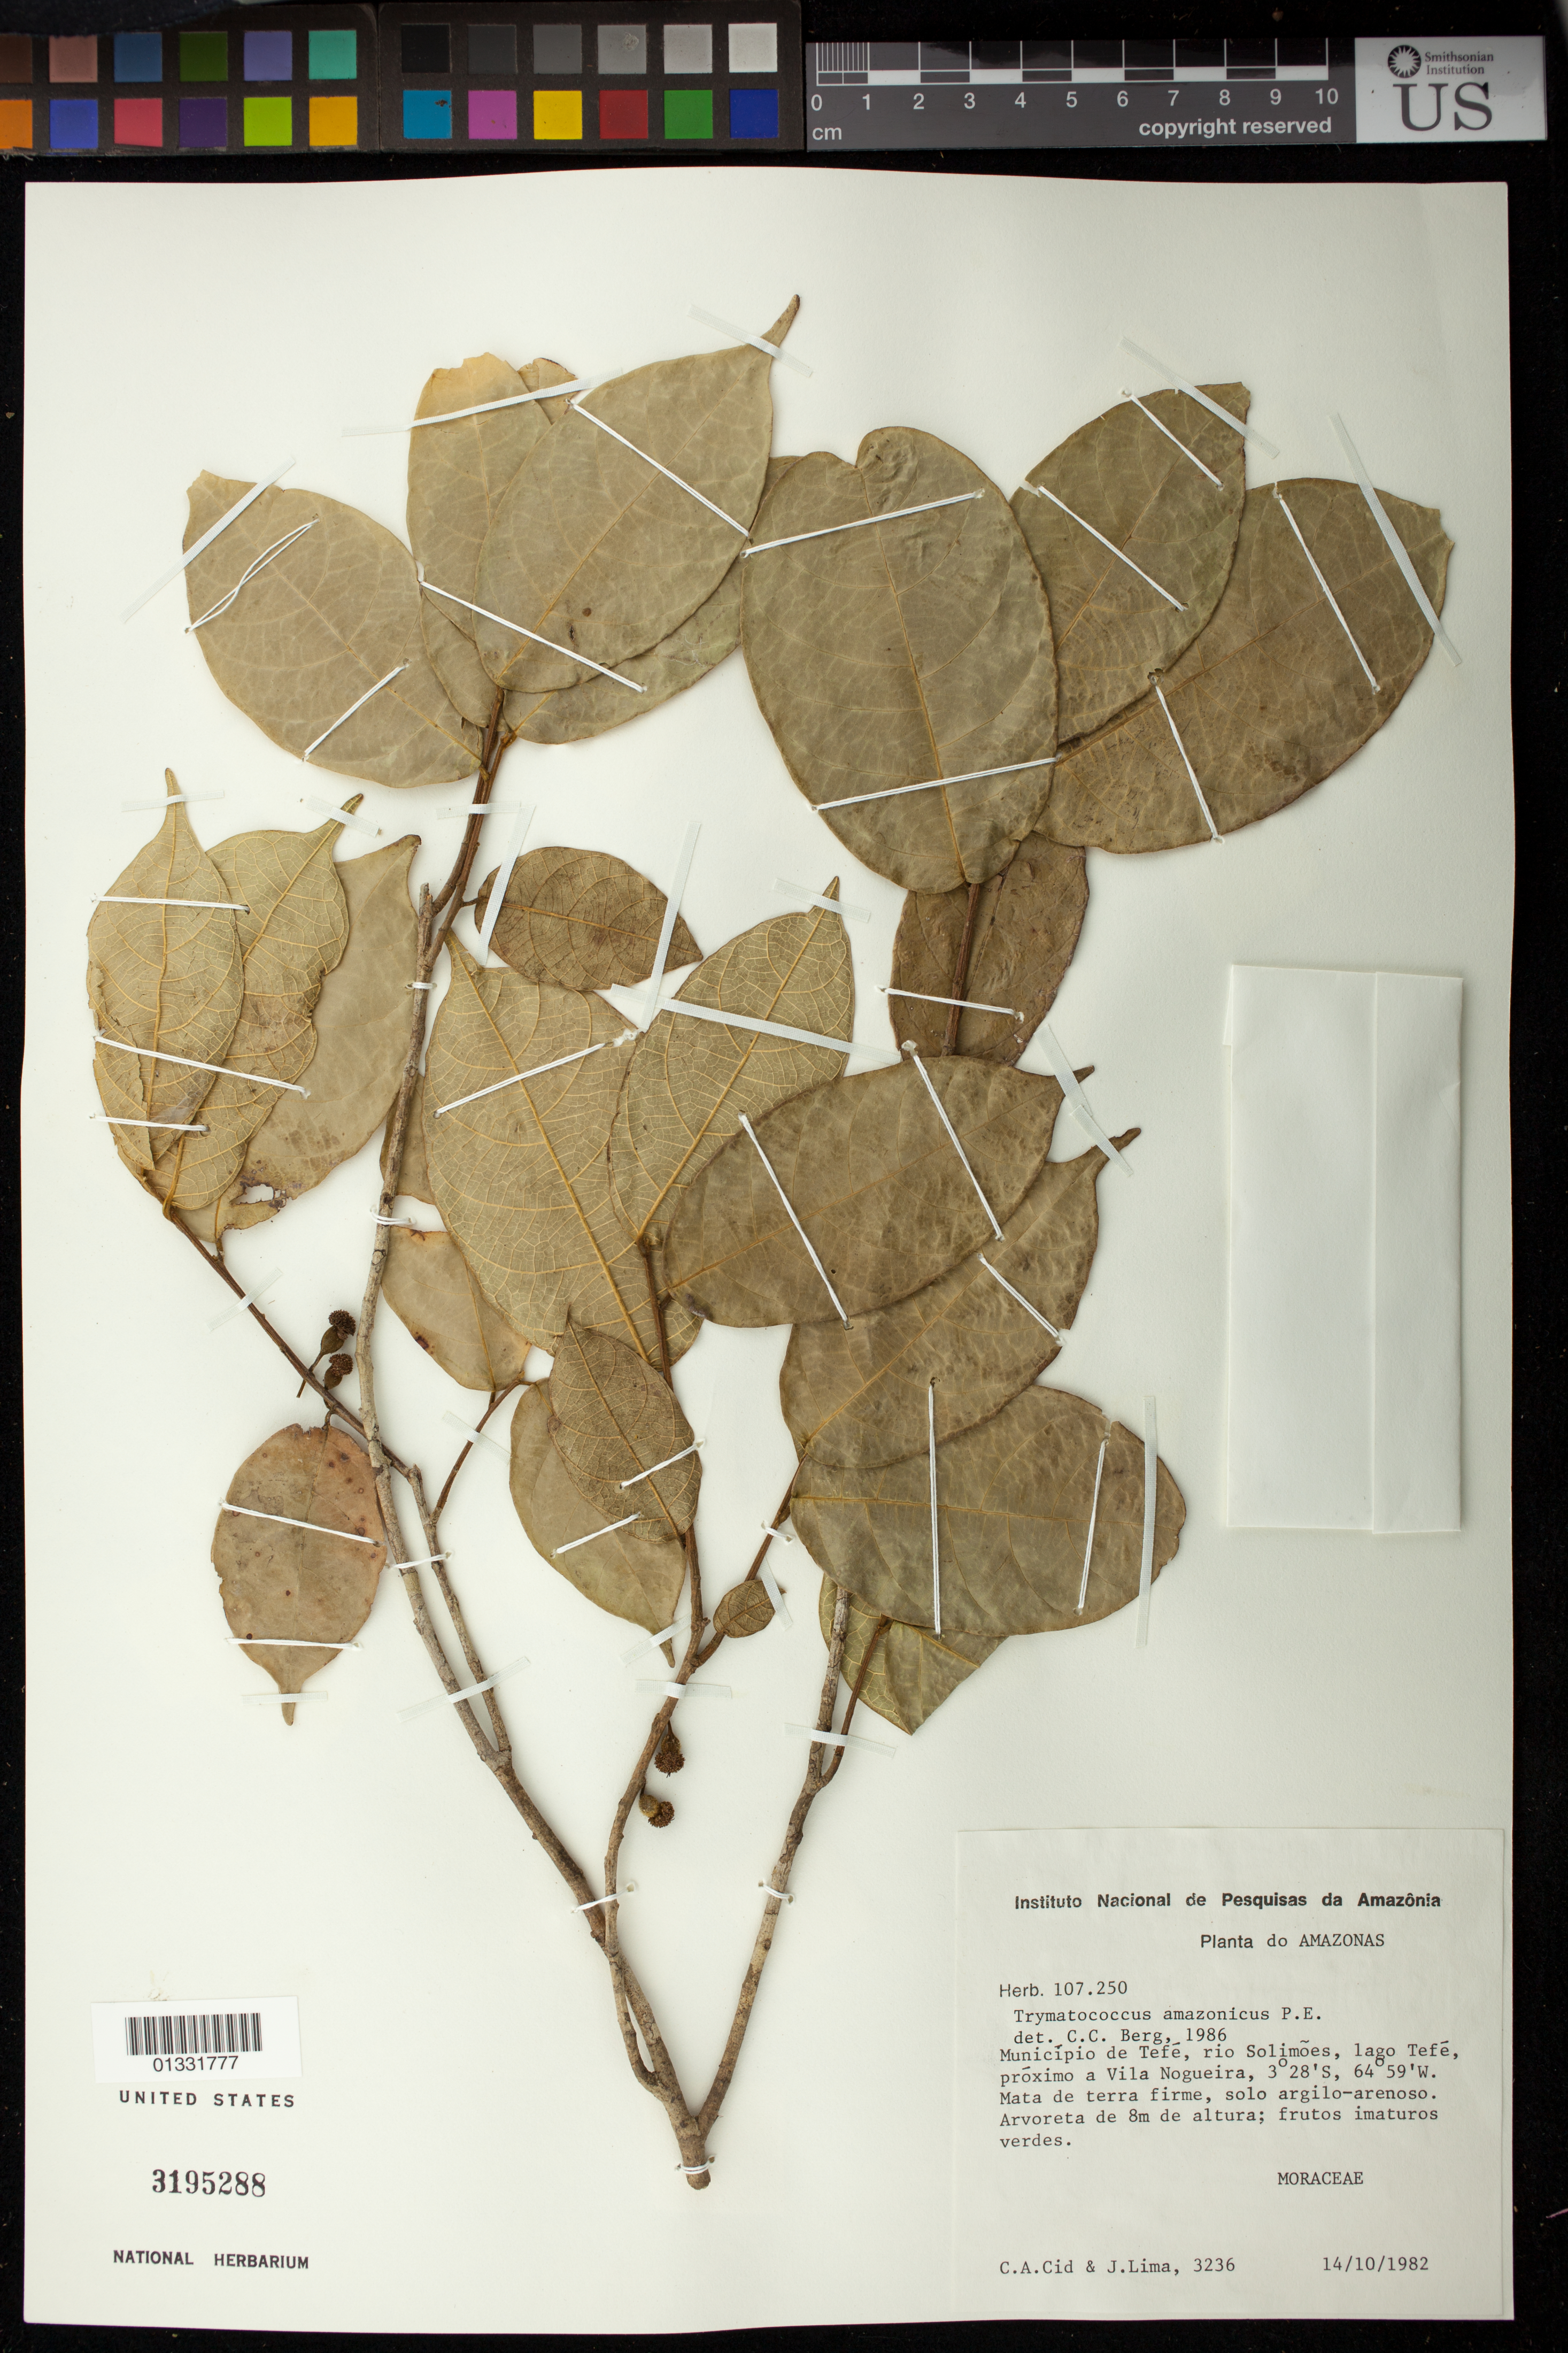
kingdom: Plantae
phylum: Tracheophyta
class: Magnoliopsida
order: Rosales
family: Moraceae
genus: Brosimum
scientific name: Brosimum amazonicum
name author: (Poepp. & Endl.) E. M. Gardner & Zerega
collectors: C. A. Cid Ferreira & J. Lima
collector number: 3236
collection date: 1982-10-10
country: Brazil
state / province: Amazonas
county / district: Tefé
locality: Rio solimões, Lago Tefé, próximo a Vila Nogueira.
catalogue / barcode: US 3195288